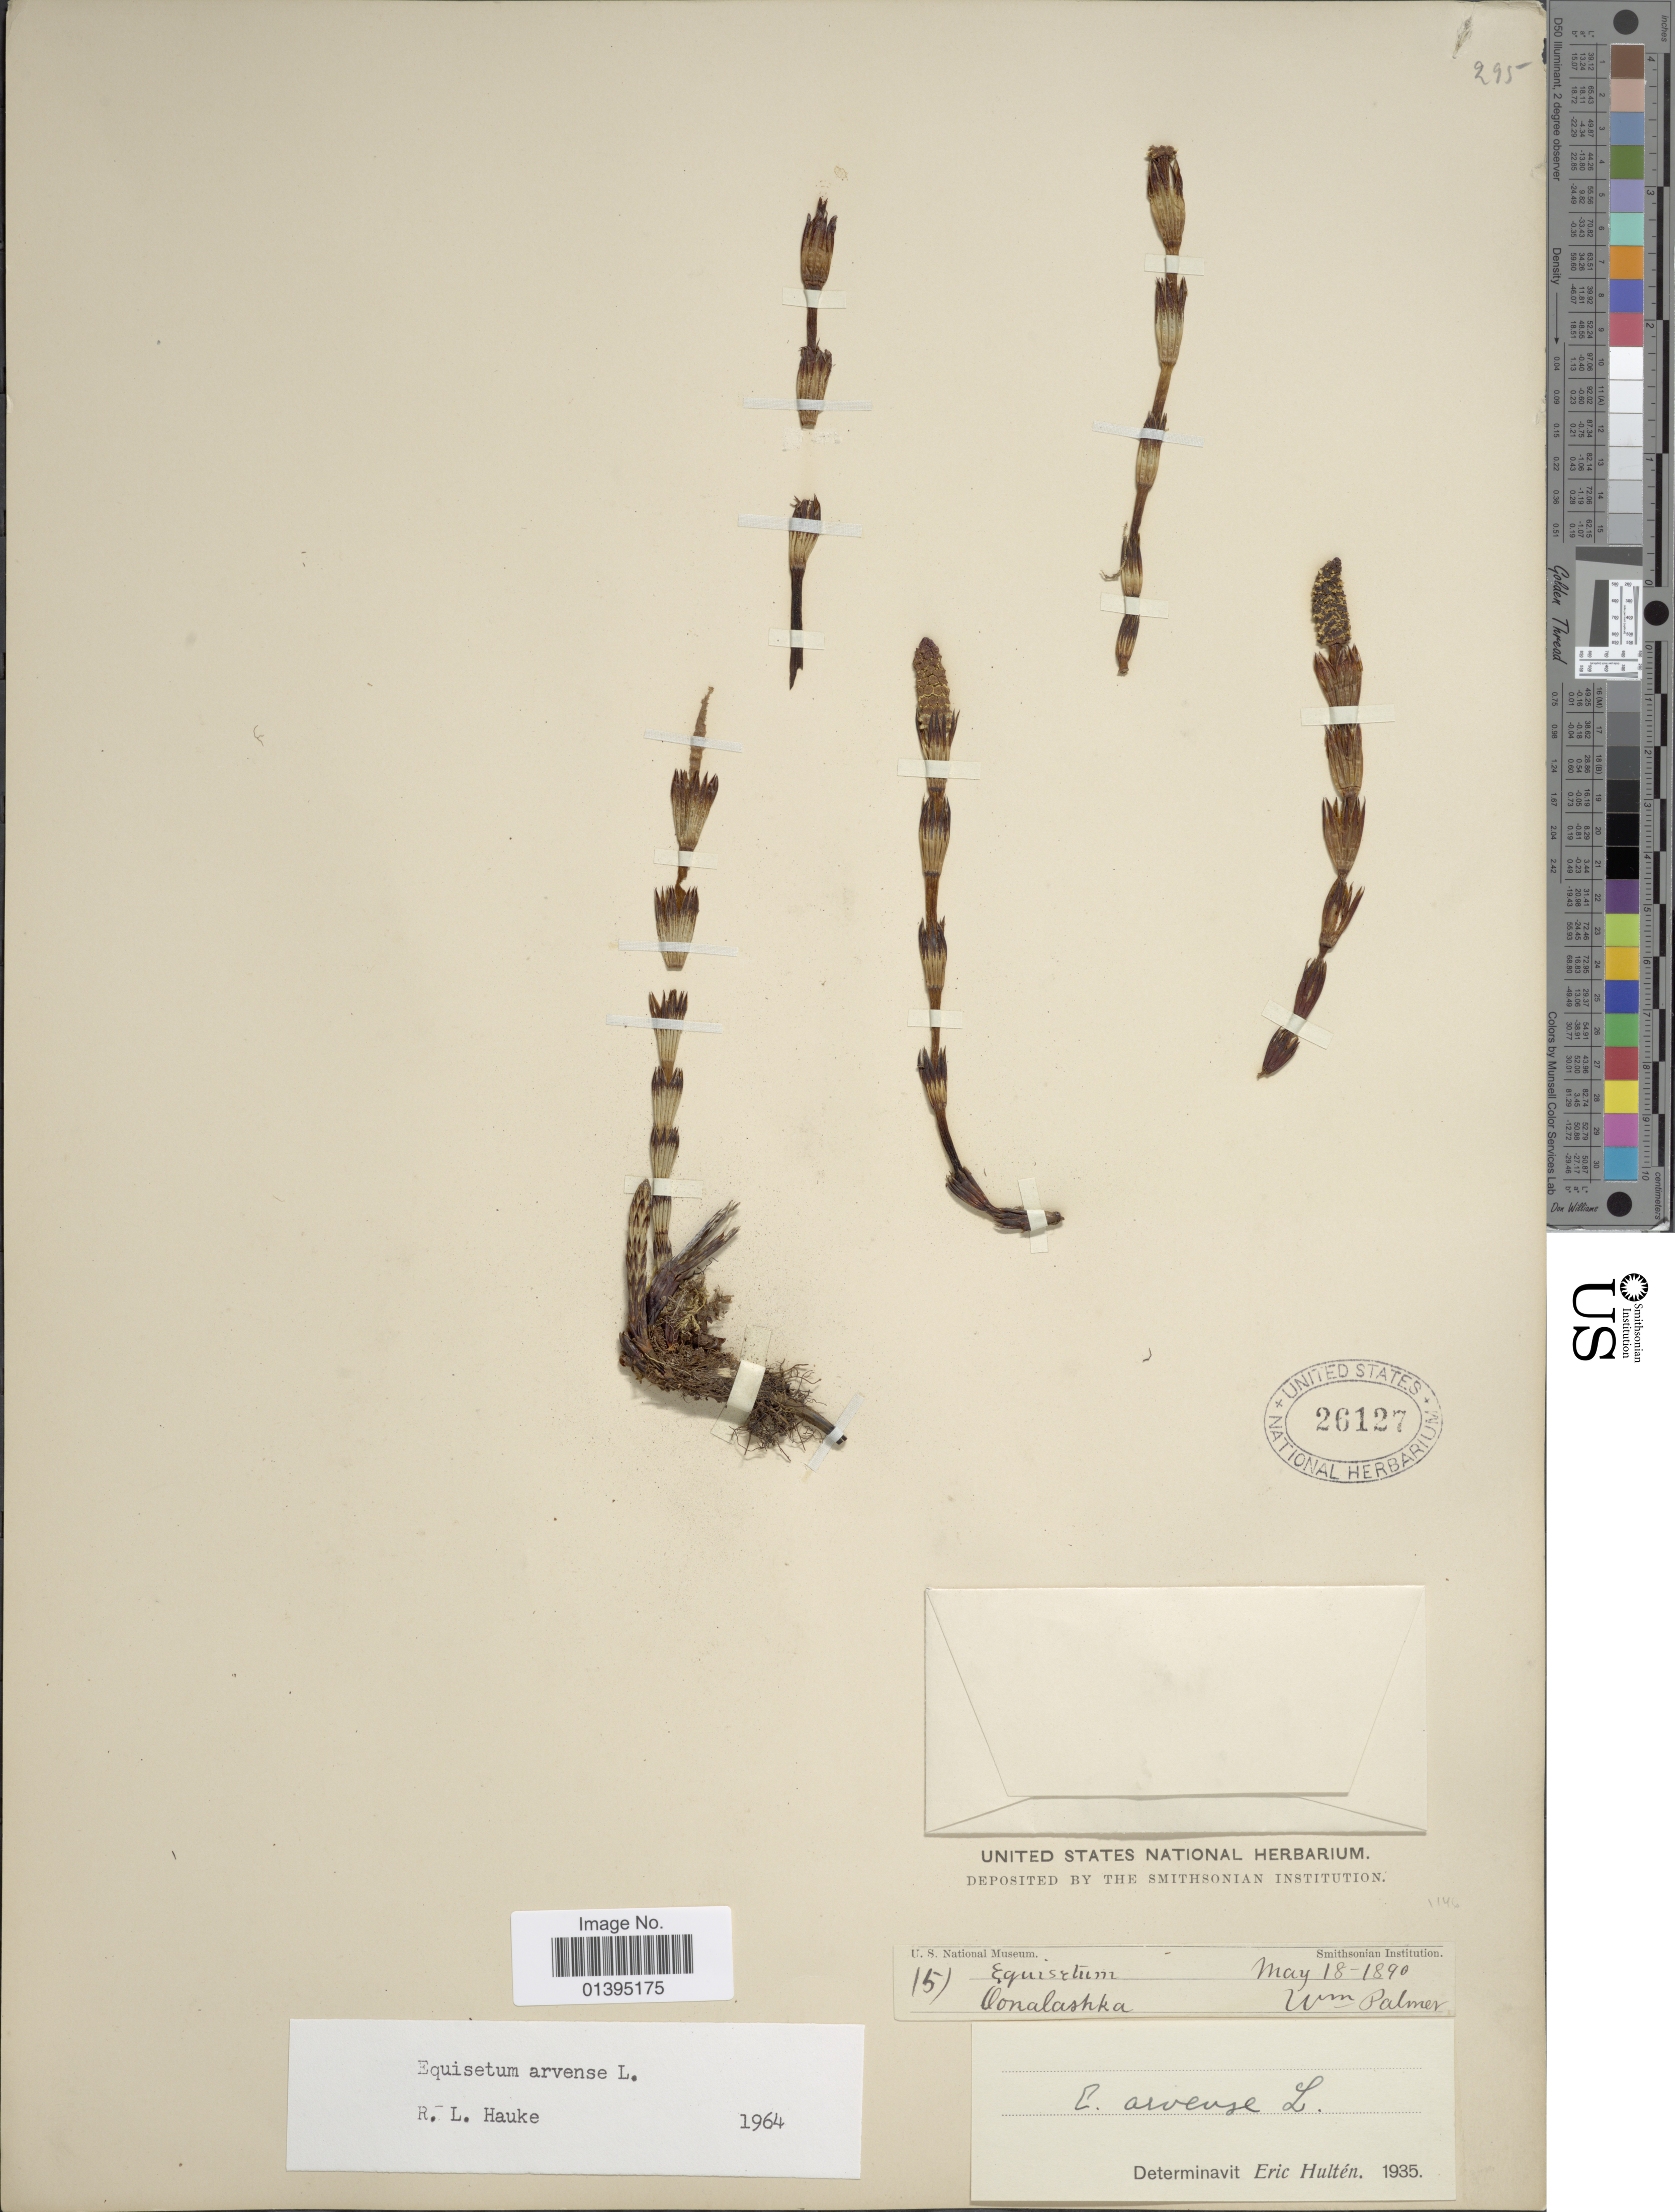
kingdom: Plantae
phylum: Tracheophyta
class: Polypodiopsida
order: Equisetales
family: Equisetaceae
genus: Equisetum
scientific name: Equisetum arvense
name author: L.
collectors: W. Palmer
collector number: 15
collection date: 1890-05-18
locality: Oonalashka [interpreted]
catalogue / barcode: US 26127